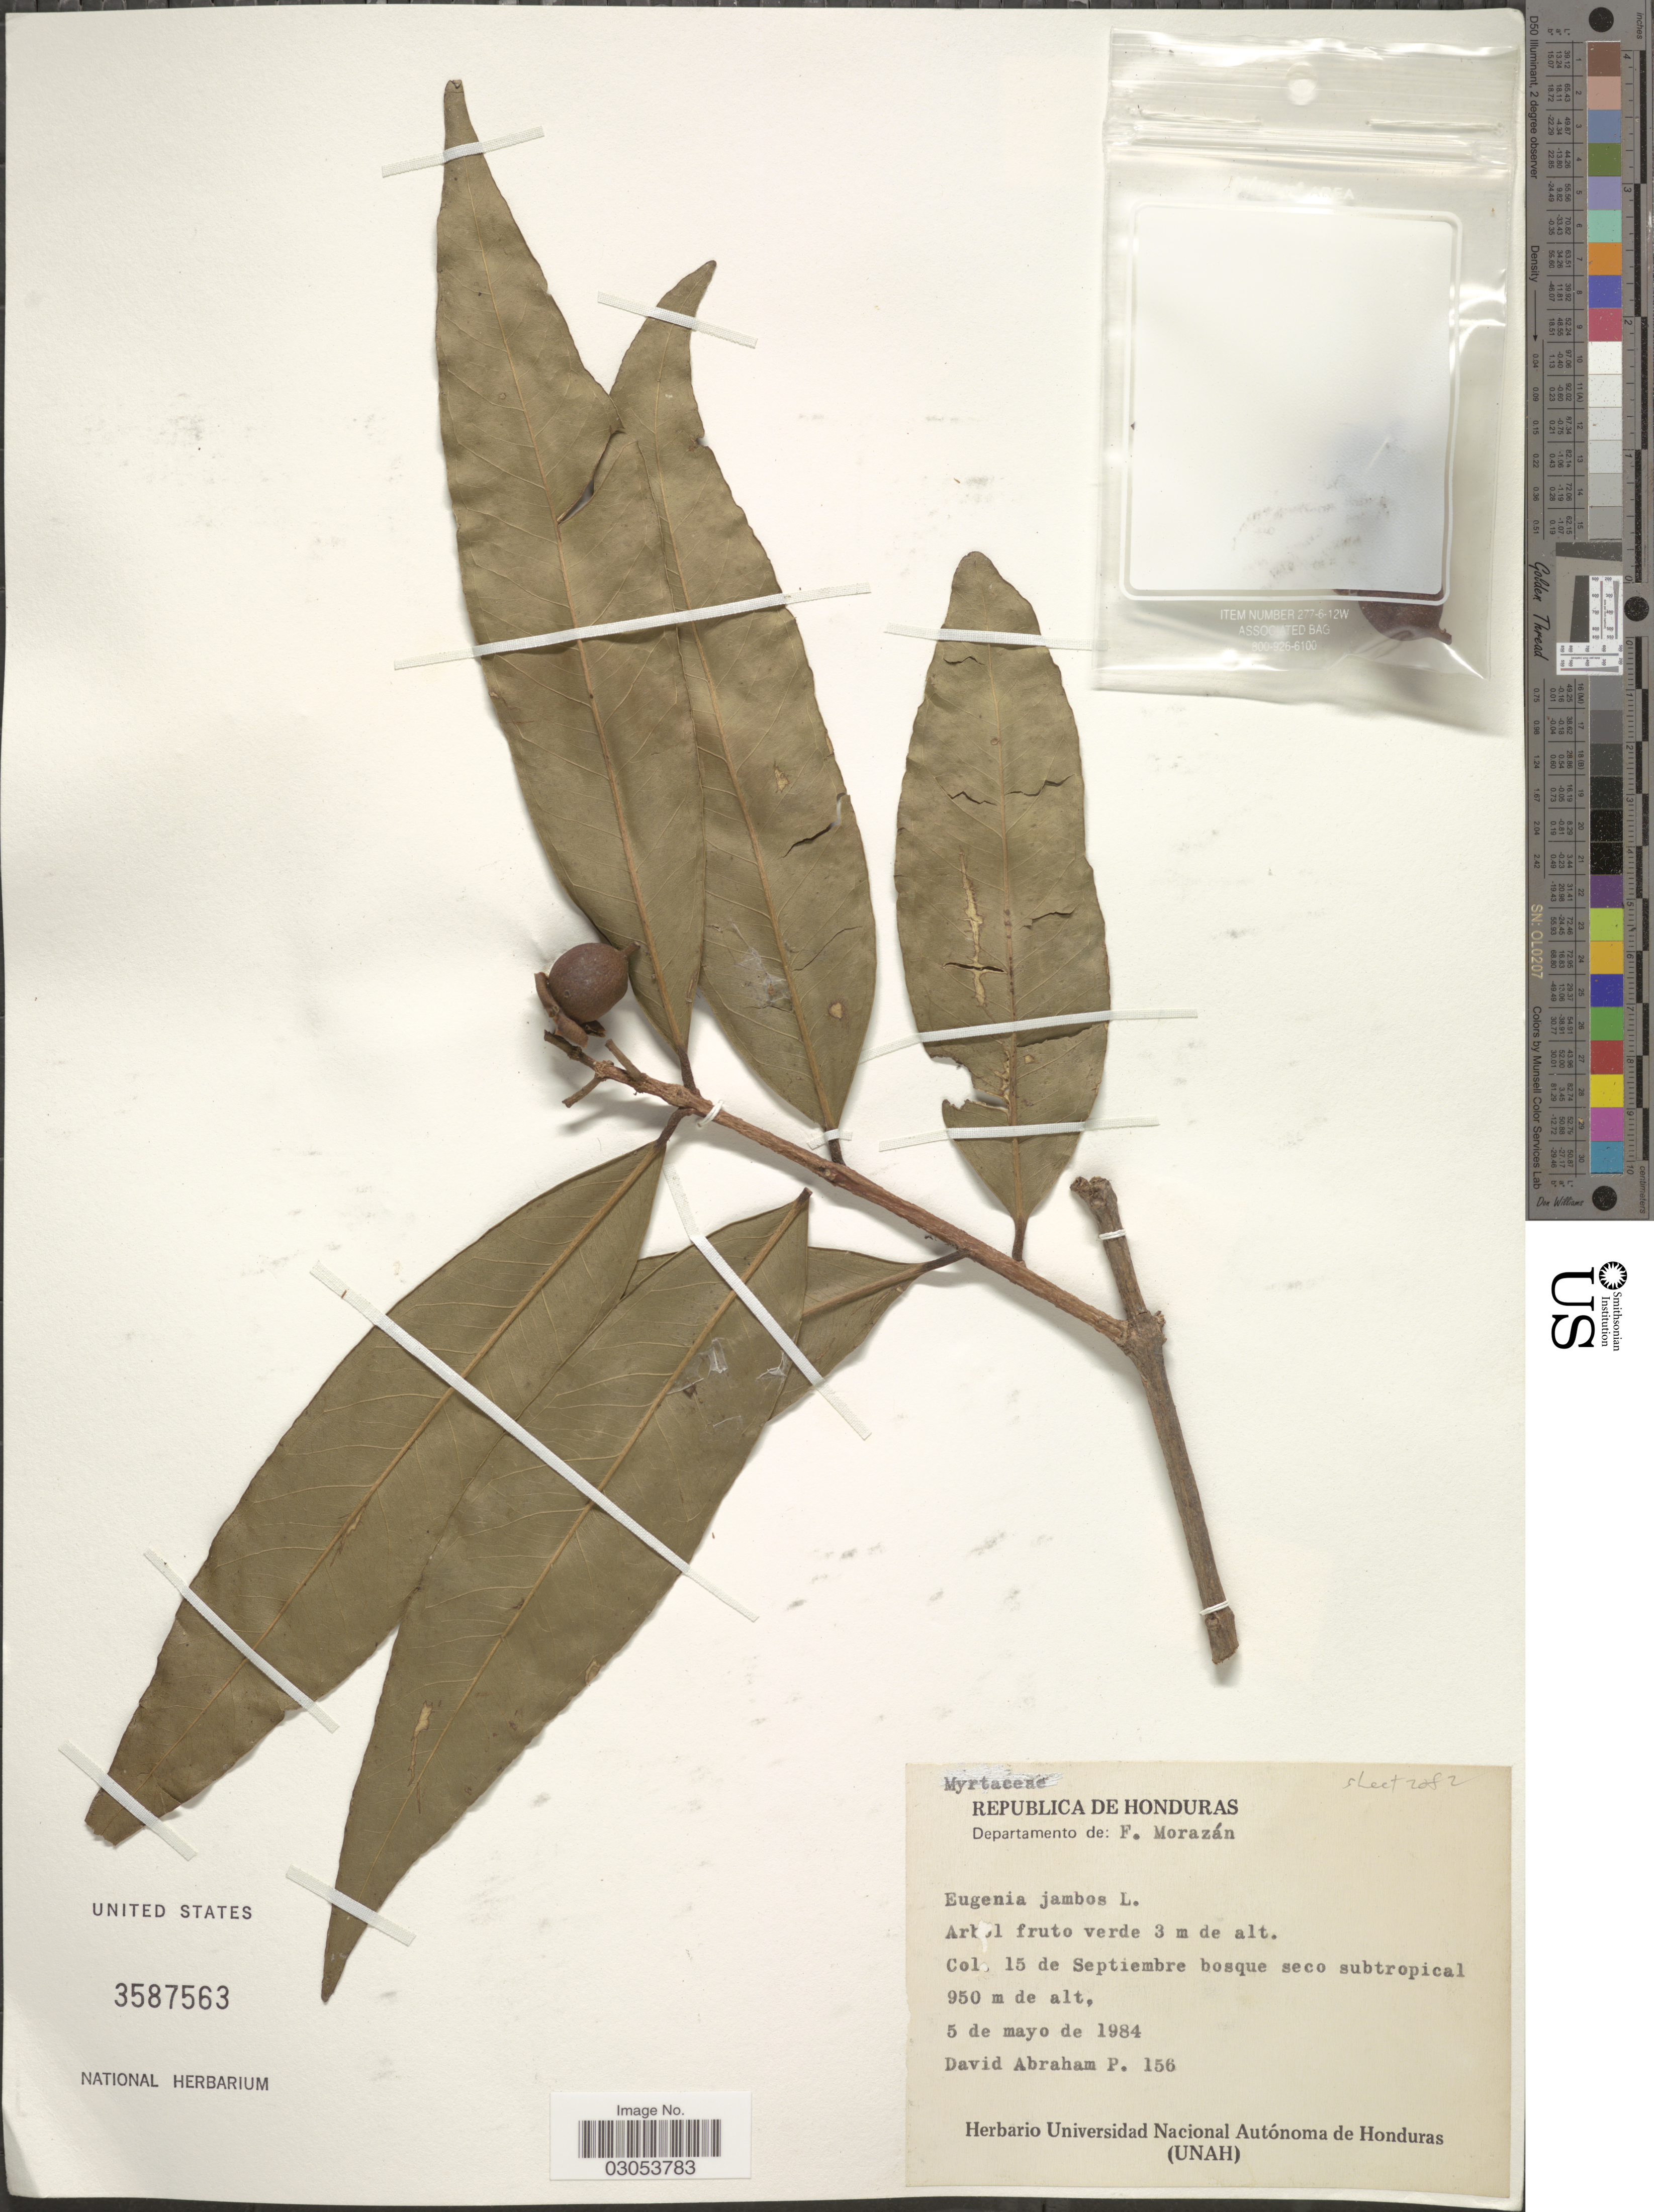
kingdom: Plantae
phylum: Tracheophyta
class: Magnoliopsida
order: Myrtales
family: Myrtaceae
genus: Syzygium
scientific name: Syzygium jambos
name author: (L.) Alston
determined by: Strong, Mark T., (BOT), Smithsonian Institution - National Museum of Natural History (UNITED STATES)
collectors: D. Abraham P.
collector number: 156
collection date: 1984-05-05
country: Honduras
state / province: Fco. Morazán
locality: Departamento de: F. Morazán.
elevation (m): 950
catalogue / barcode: US 3587563